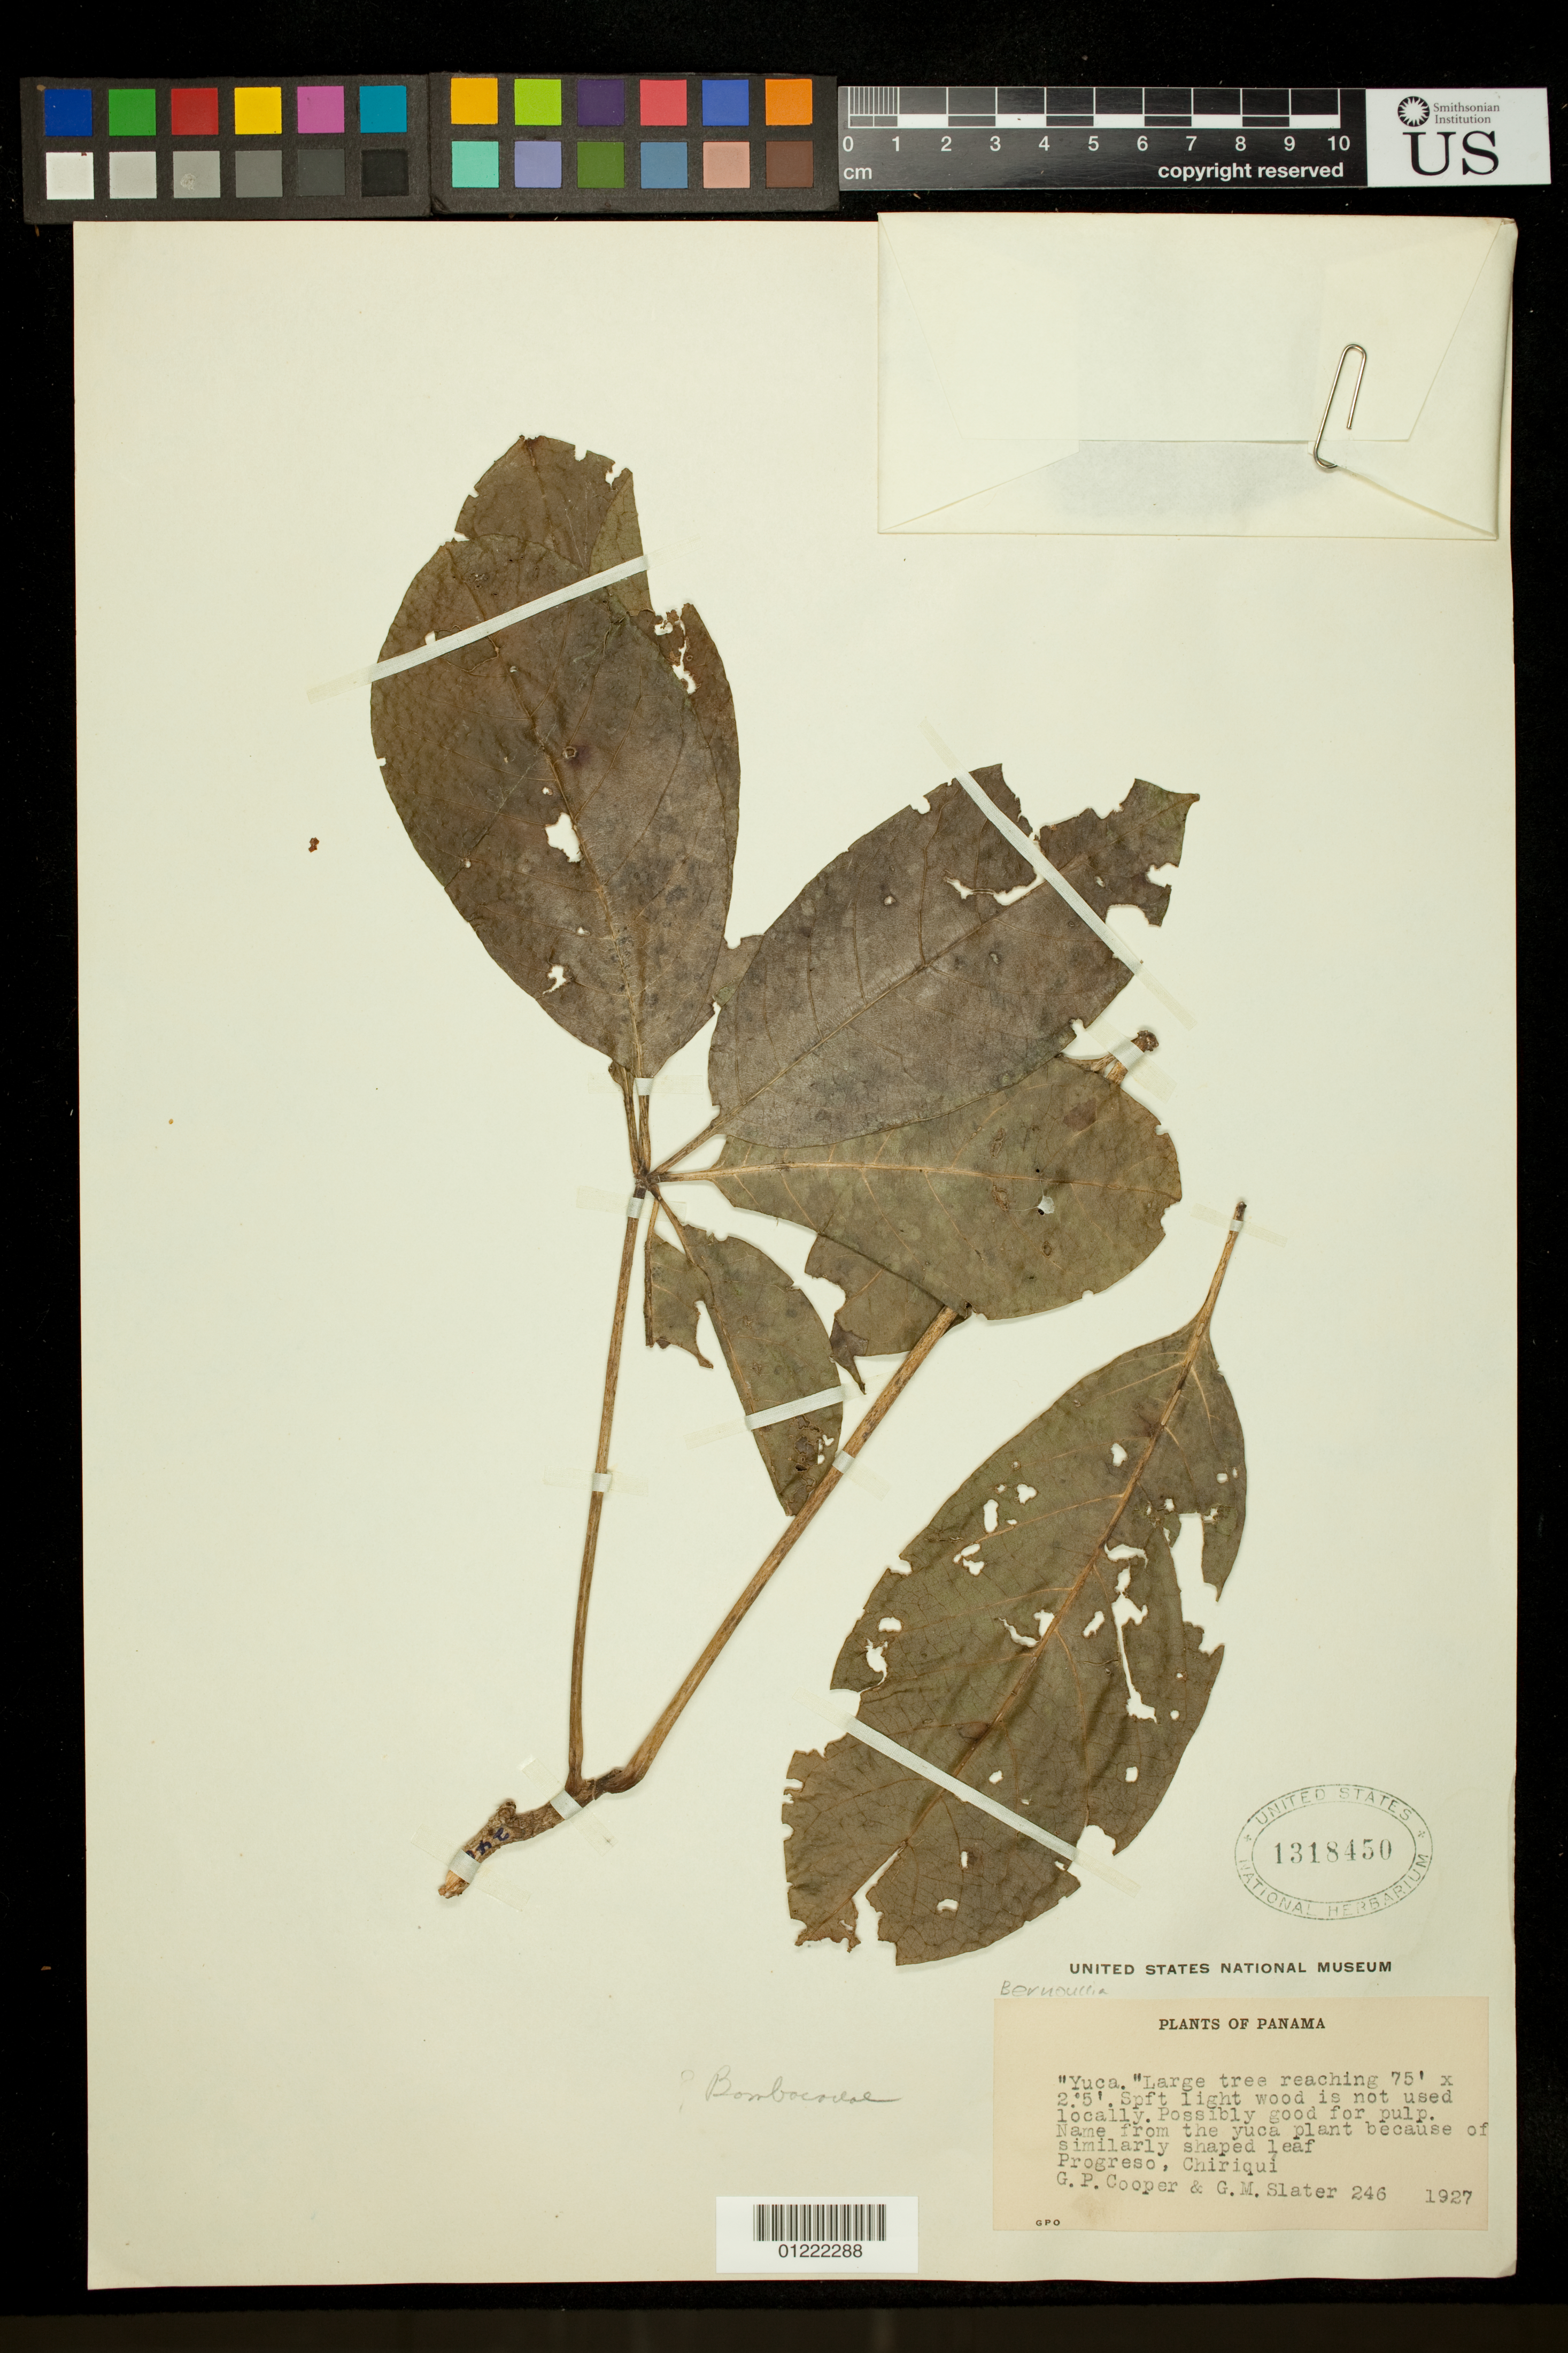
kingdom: Plantae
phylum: Tracheophyta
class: Magnoliopsida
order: Malvales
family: Malvaceae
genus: Bernoullia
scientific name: Bernoullia sp.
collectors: G. Cooper & G. Slater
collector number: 246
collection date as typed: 1927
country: Panama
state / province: Chiriquí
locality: Progreso, Chiriquí.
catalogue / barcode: US 1318450